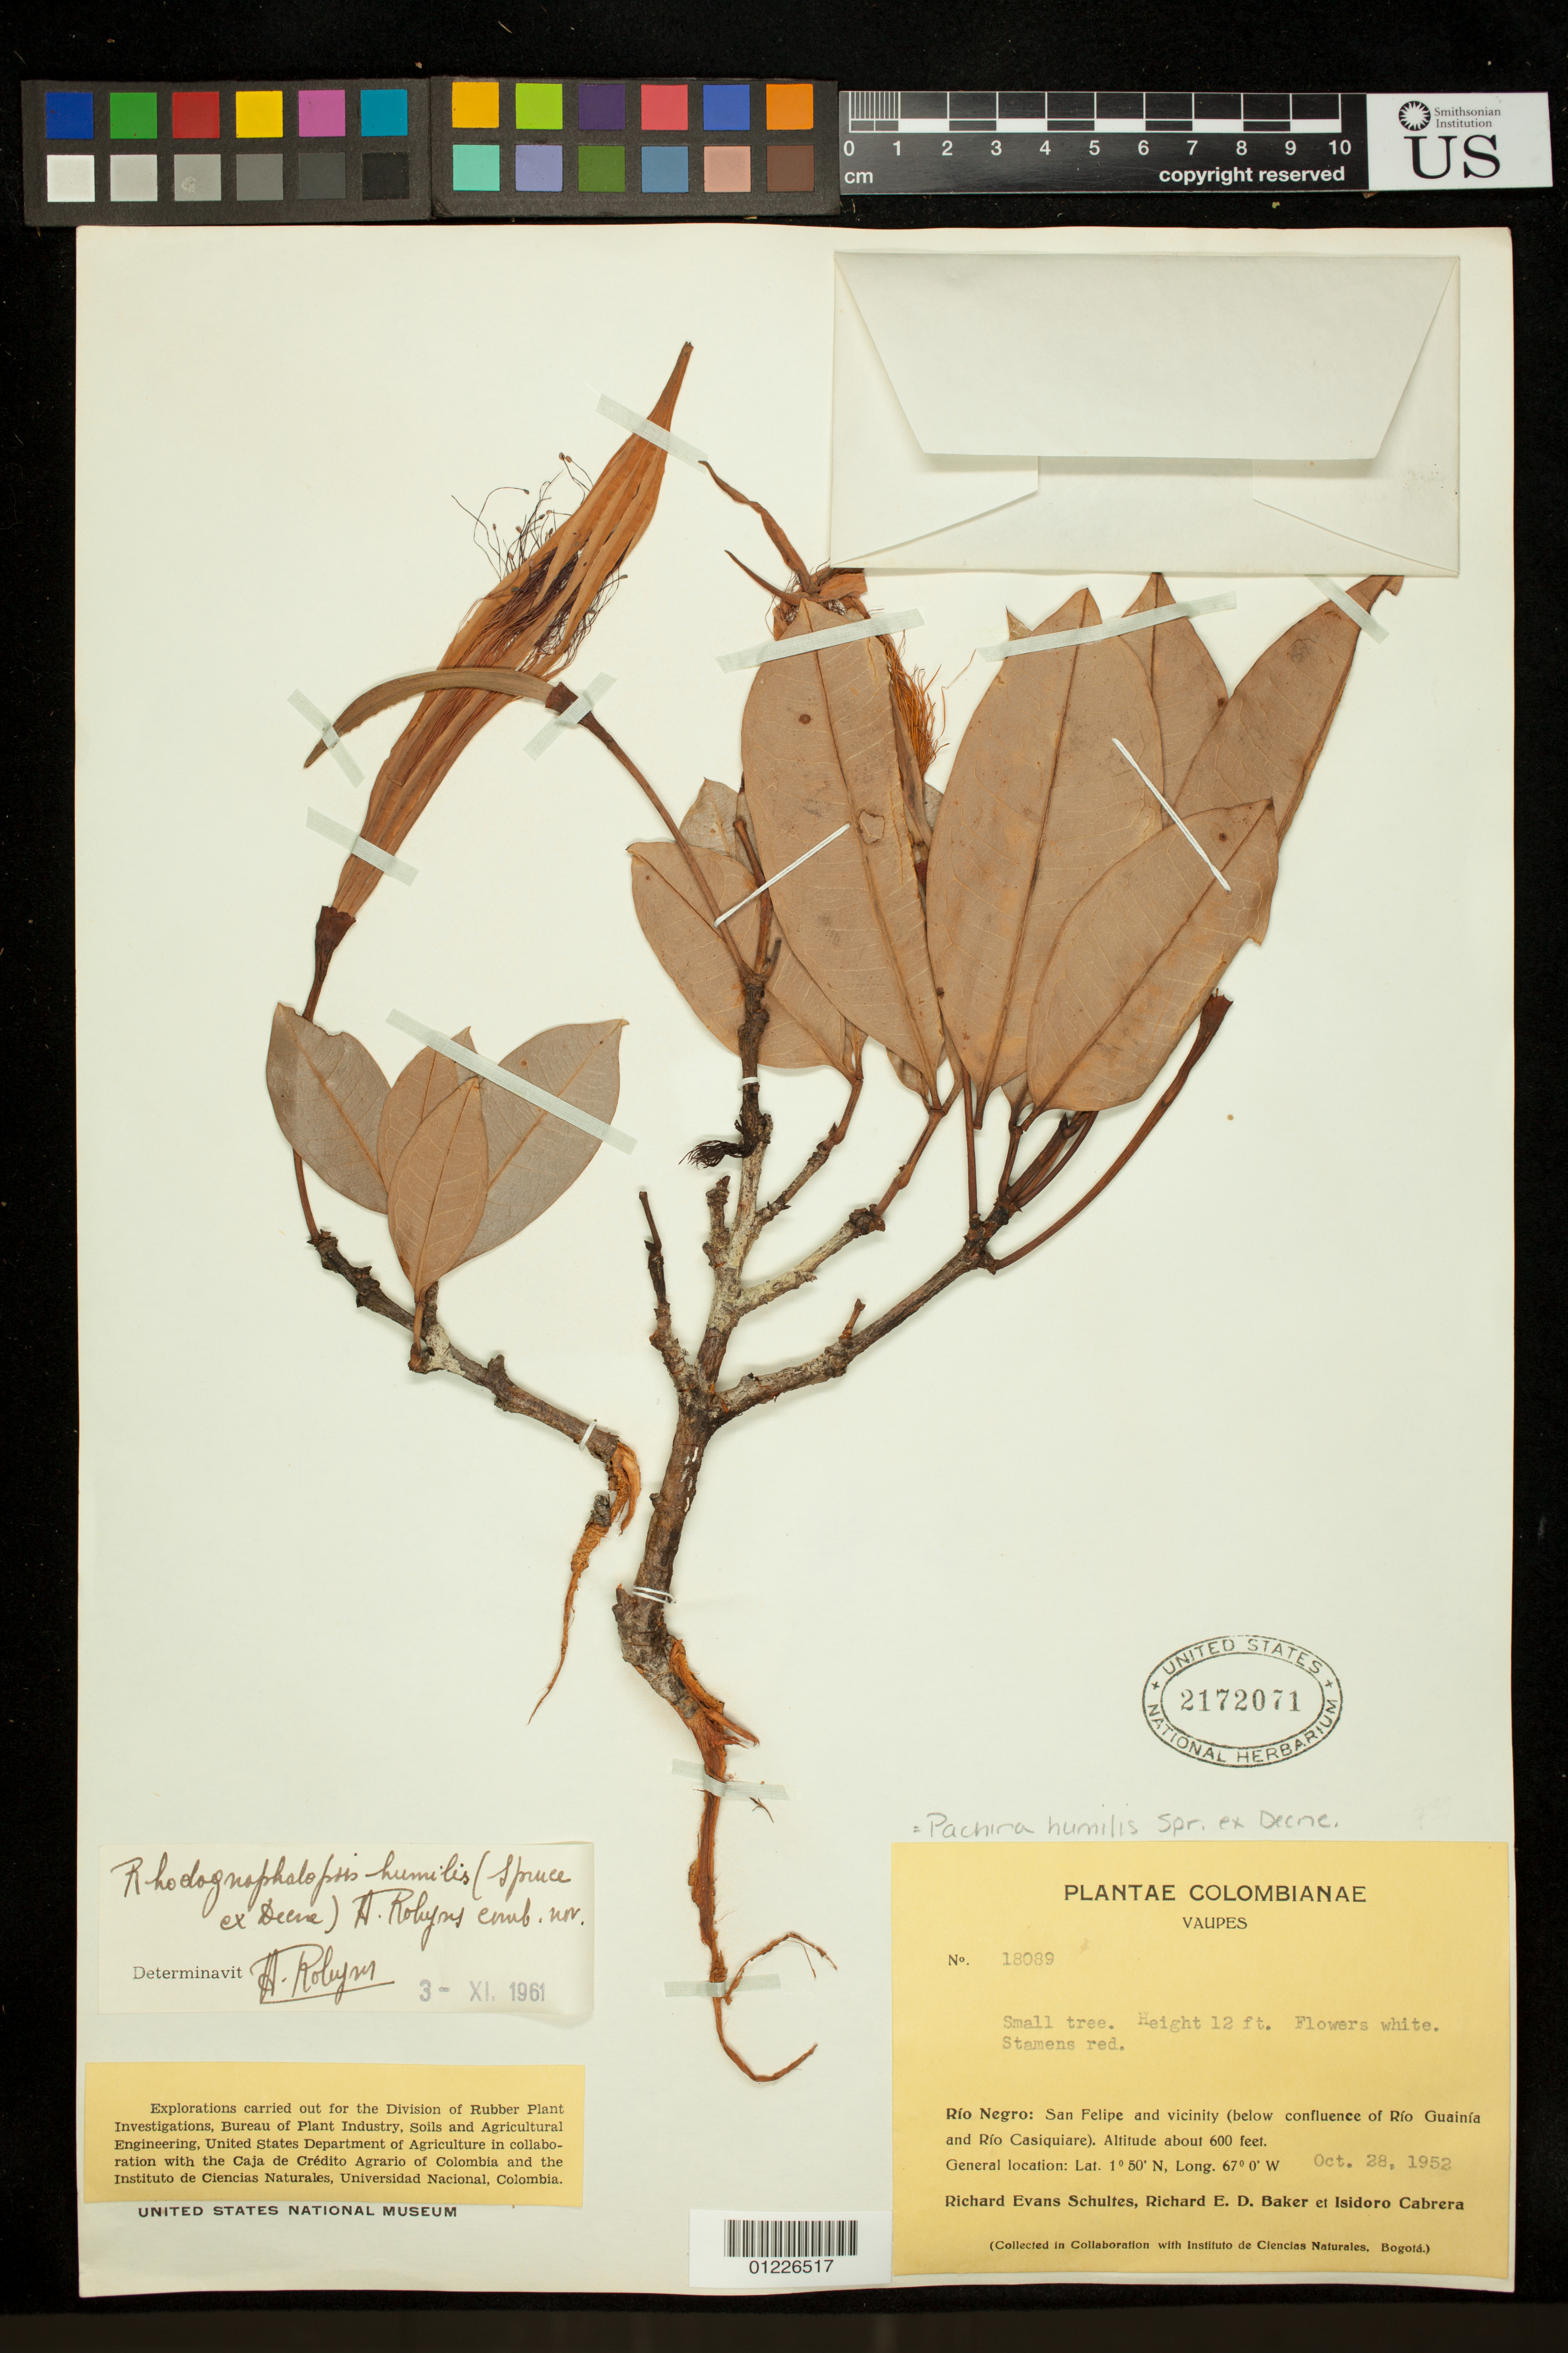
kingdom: Plantae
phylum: Tracheophyta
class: Magnoliopsida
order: Malvales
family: Malvaceae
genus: Pachira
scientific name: Pachira humilis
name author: Spruce ex Decne.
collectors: R. E. Schultes, R. E. D. Baker & I. Cabrera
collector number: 18089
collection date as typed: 10/28/1952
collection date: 1952-10-28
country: Colombia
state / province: Vaupés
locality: Vaupes: Rio Negro: San Felipe and vicinity (below confluence of Rio Guainia and Rio Casiquiare)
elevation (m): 183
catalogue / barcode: US 2172071